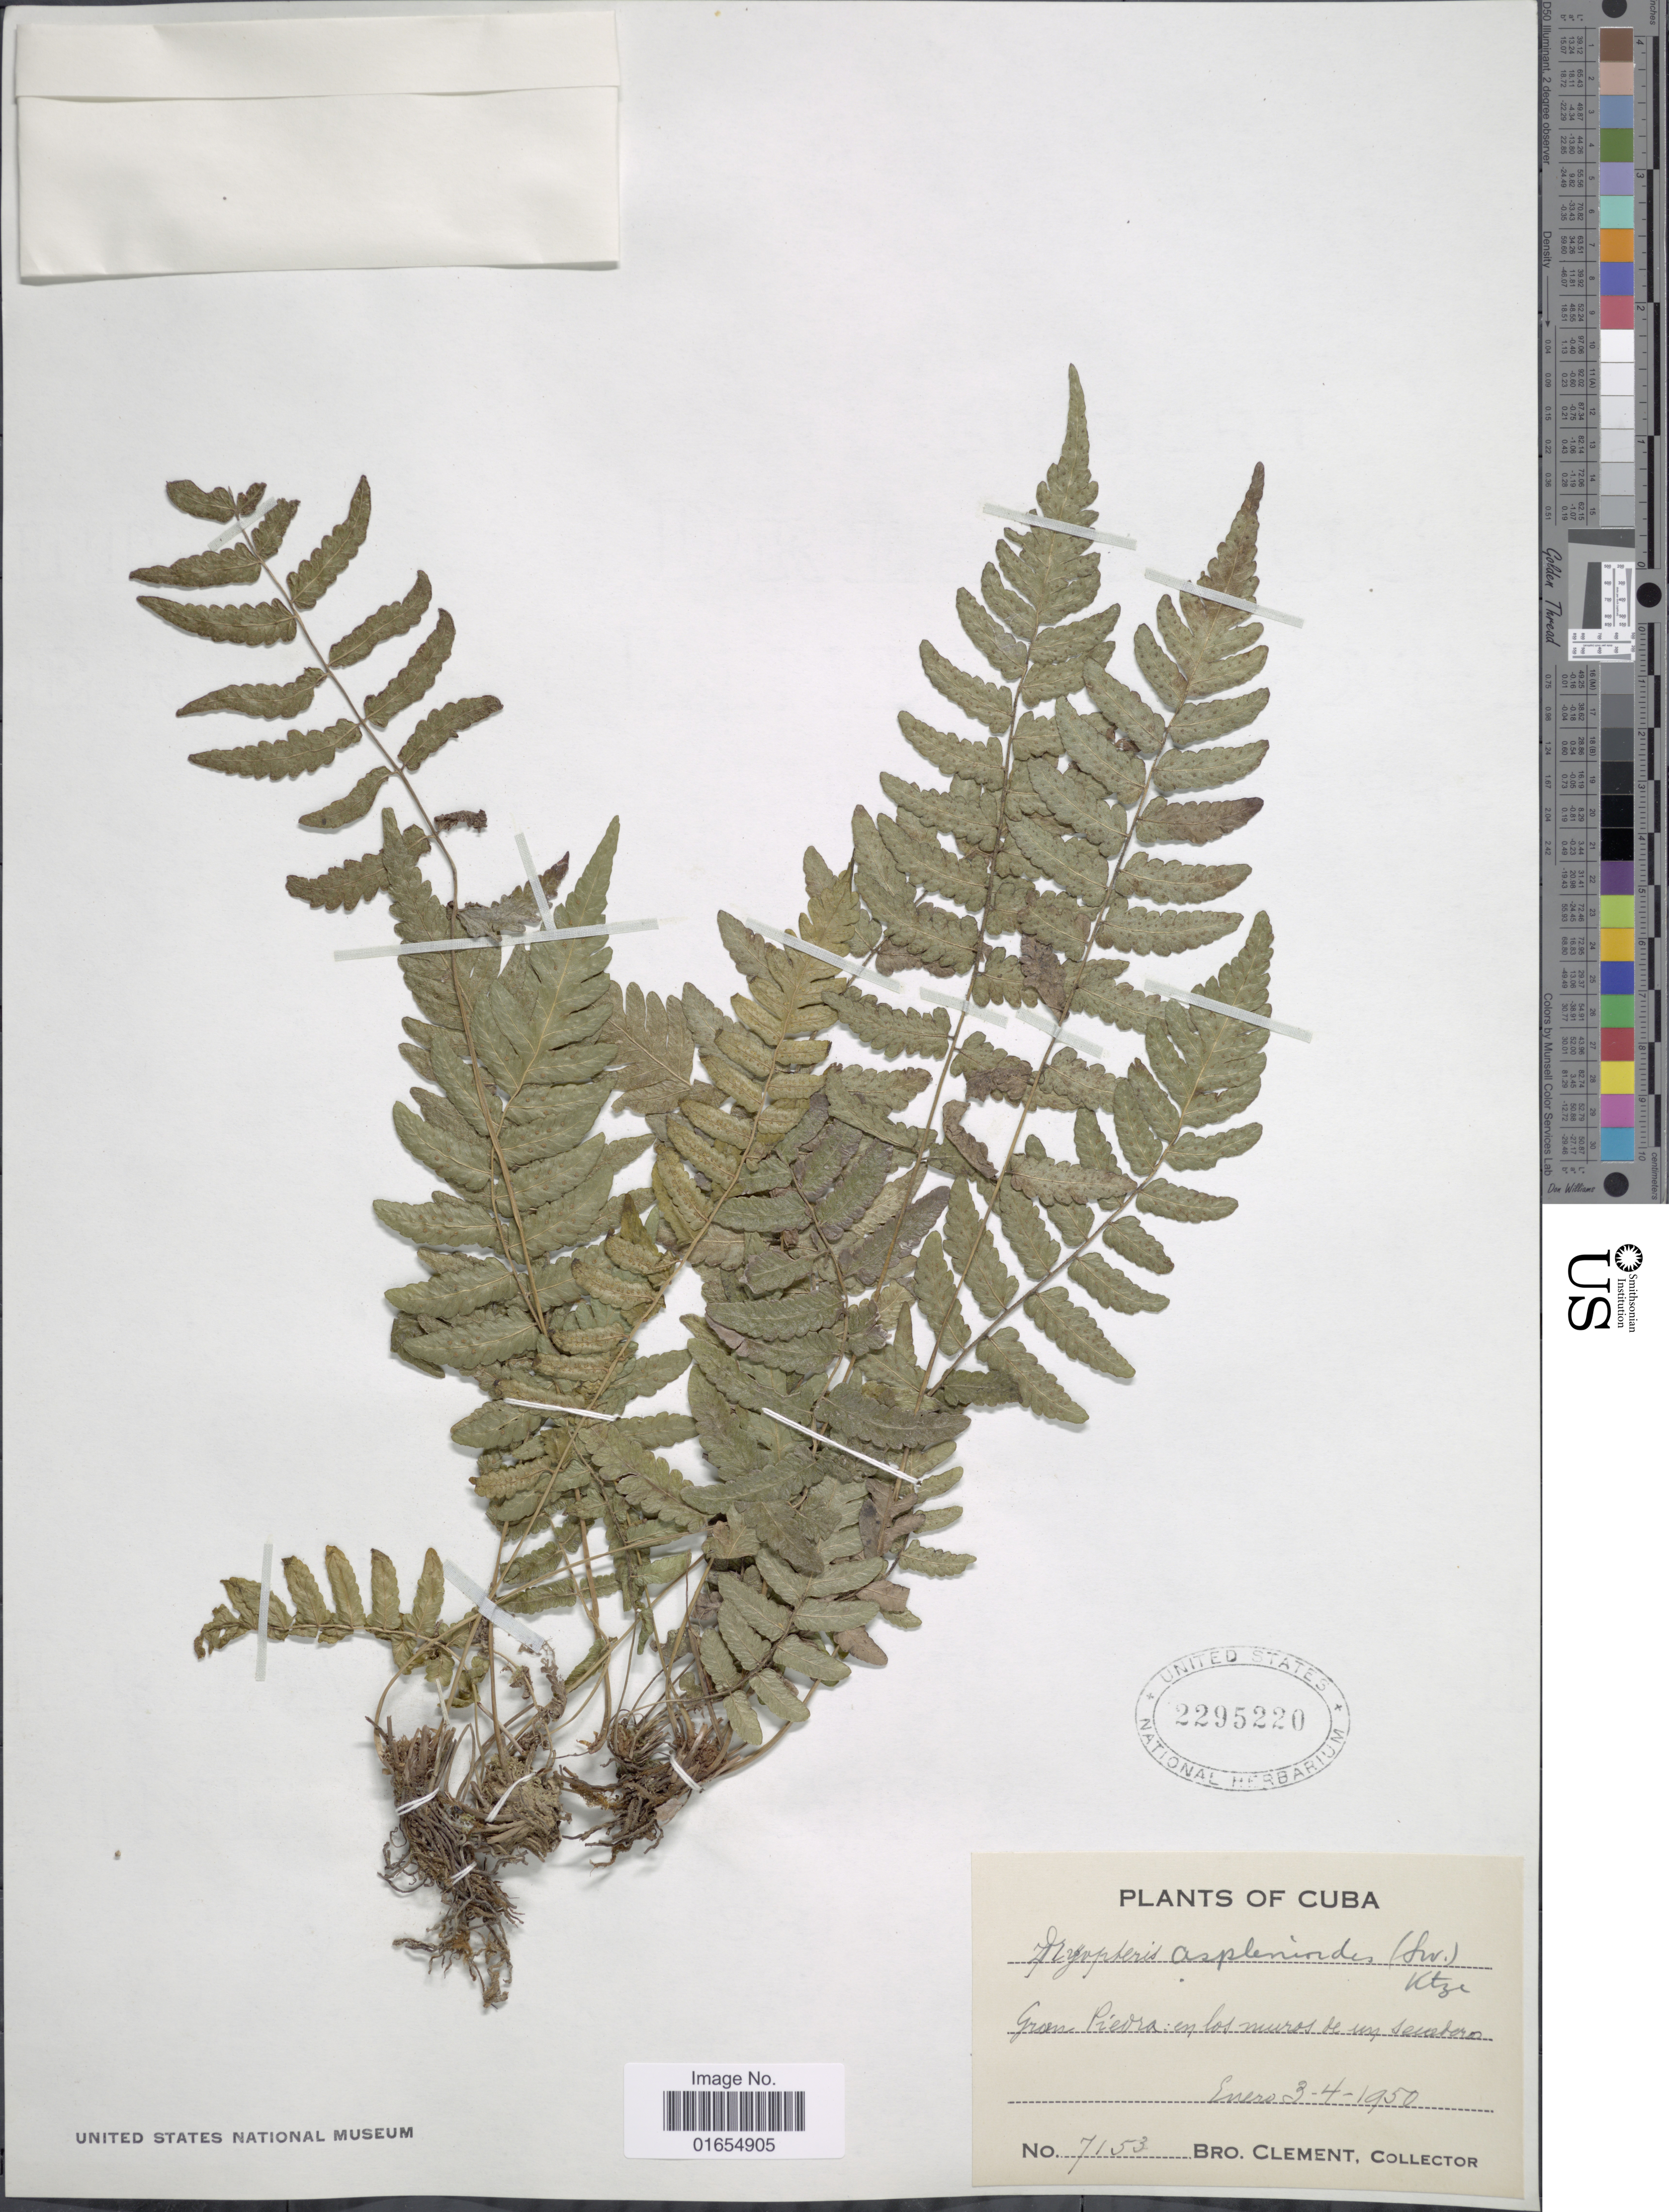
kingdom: Plantae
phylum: Tracheophyta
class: Polypodiopsida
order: Polypodiales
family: Thelypteridaceae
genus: Goniopteris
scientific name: Goniopteris retroflexa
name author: (L.) Pic. Serm.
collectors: B. Clement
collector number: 7153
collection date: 1950-01-03/1950-01-04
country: Cuba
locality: Gran Piedra: en los muros de un senderos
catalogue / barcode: US 2295220